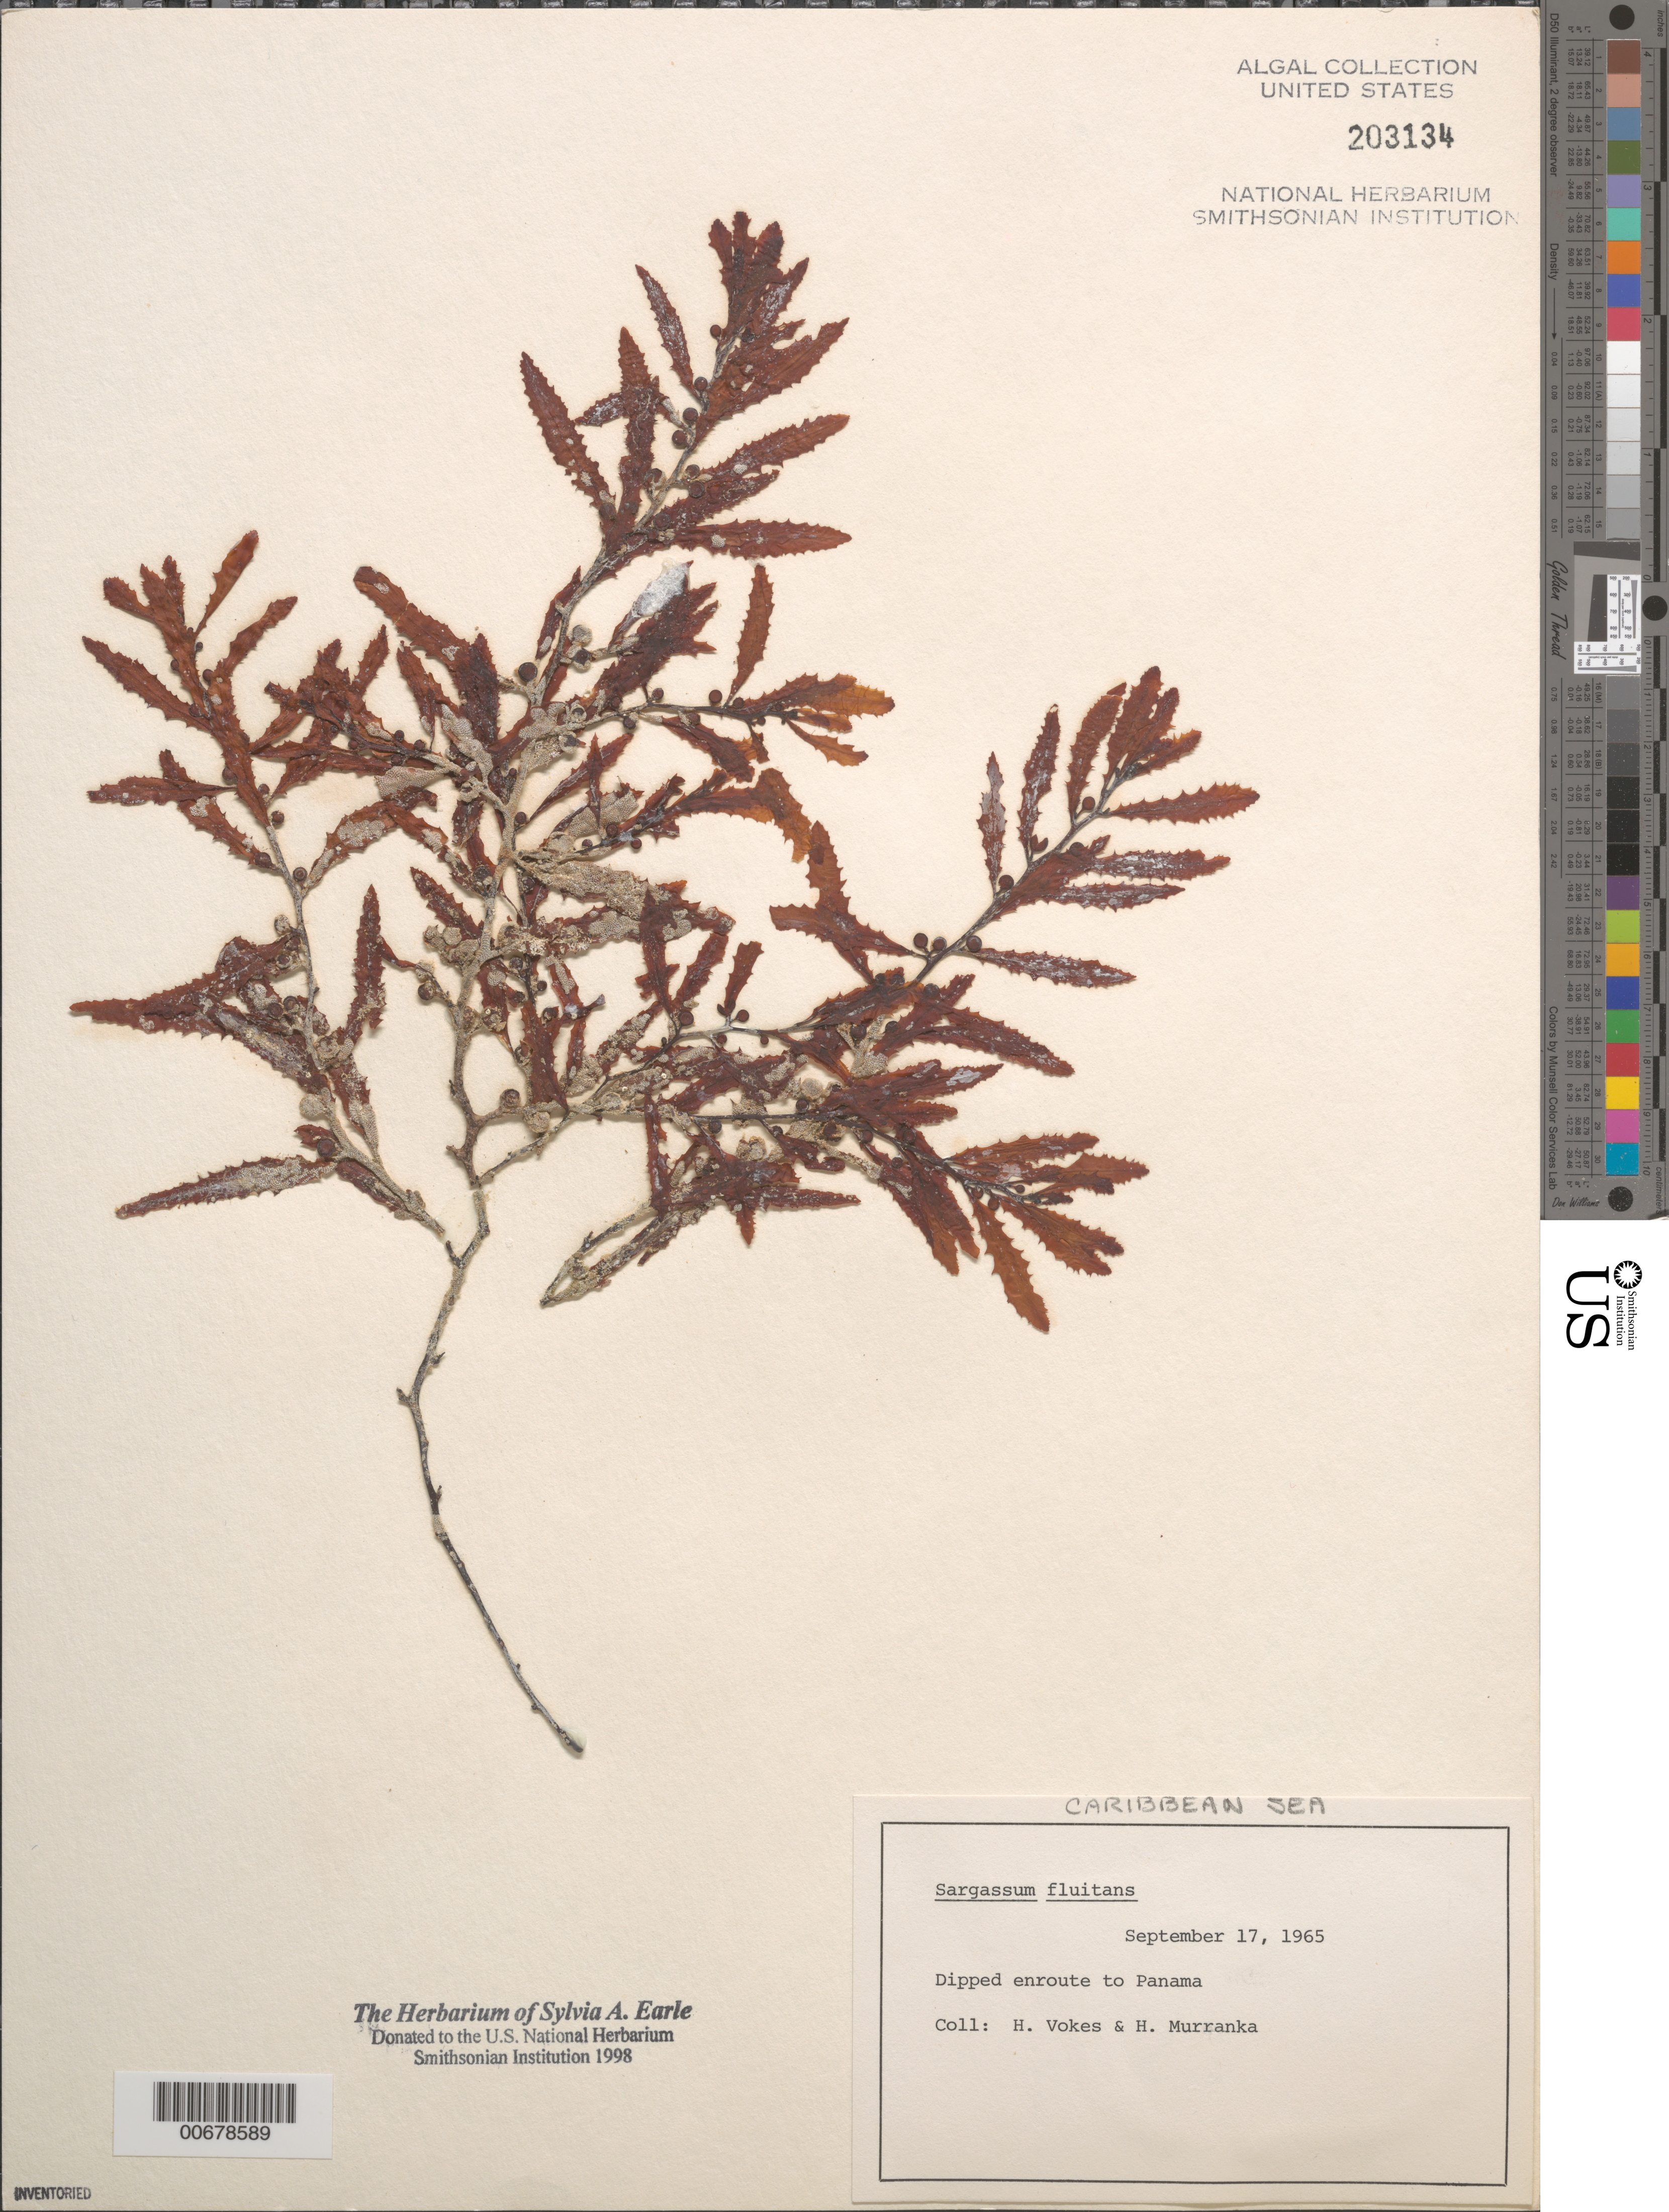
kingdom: Chromista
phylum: Ochrophyta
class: Phaeophyceae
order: Fucales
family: Sargassaceae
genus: Sargassum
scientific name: Sargassum fluitans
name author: (Børgesen) Børgesen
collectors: H. Vokes & H. Murranka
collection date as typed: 17 Sep 1965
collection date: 1965-09-17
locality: Caribbean Sea (enroute to Panama)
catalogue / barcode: US 203134